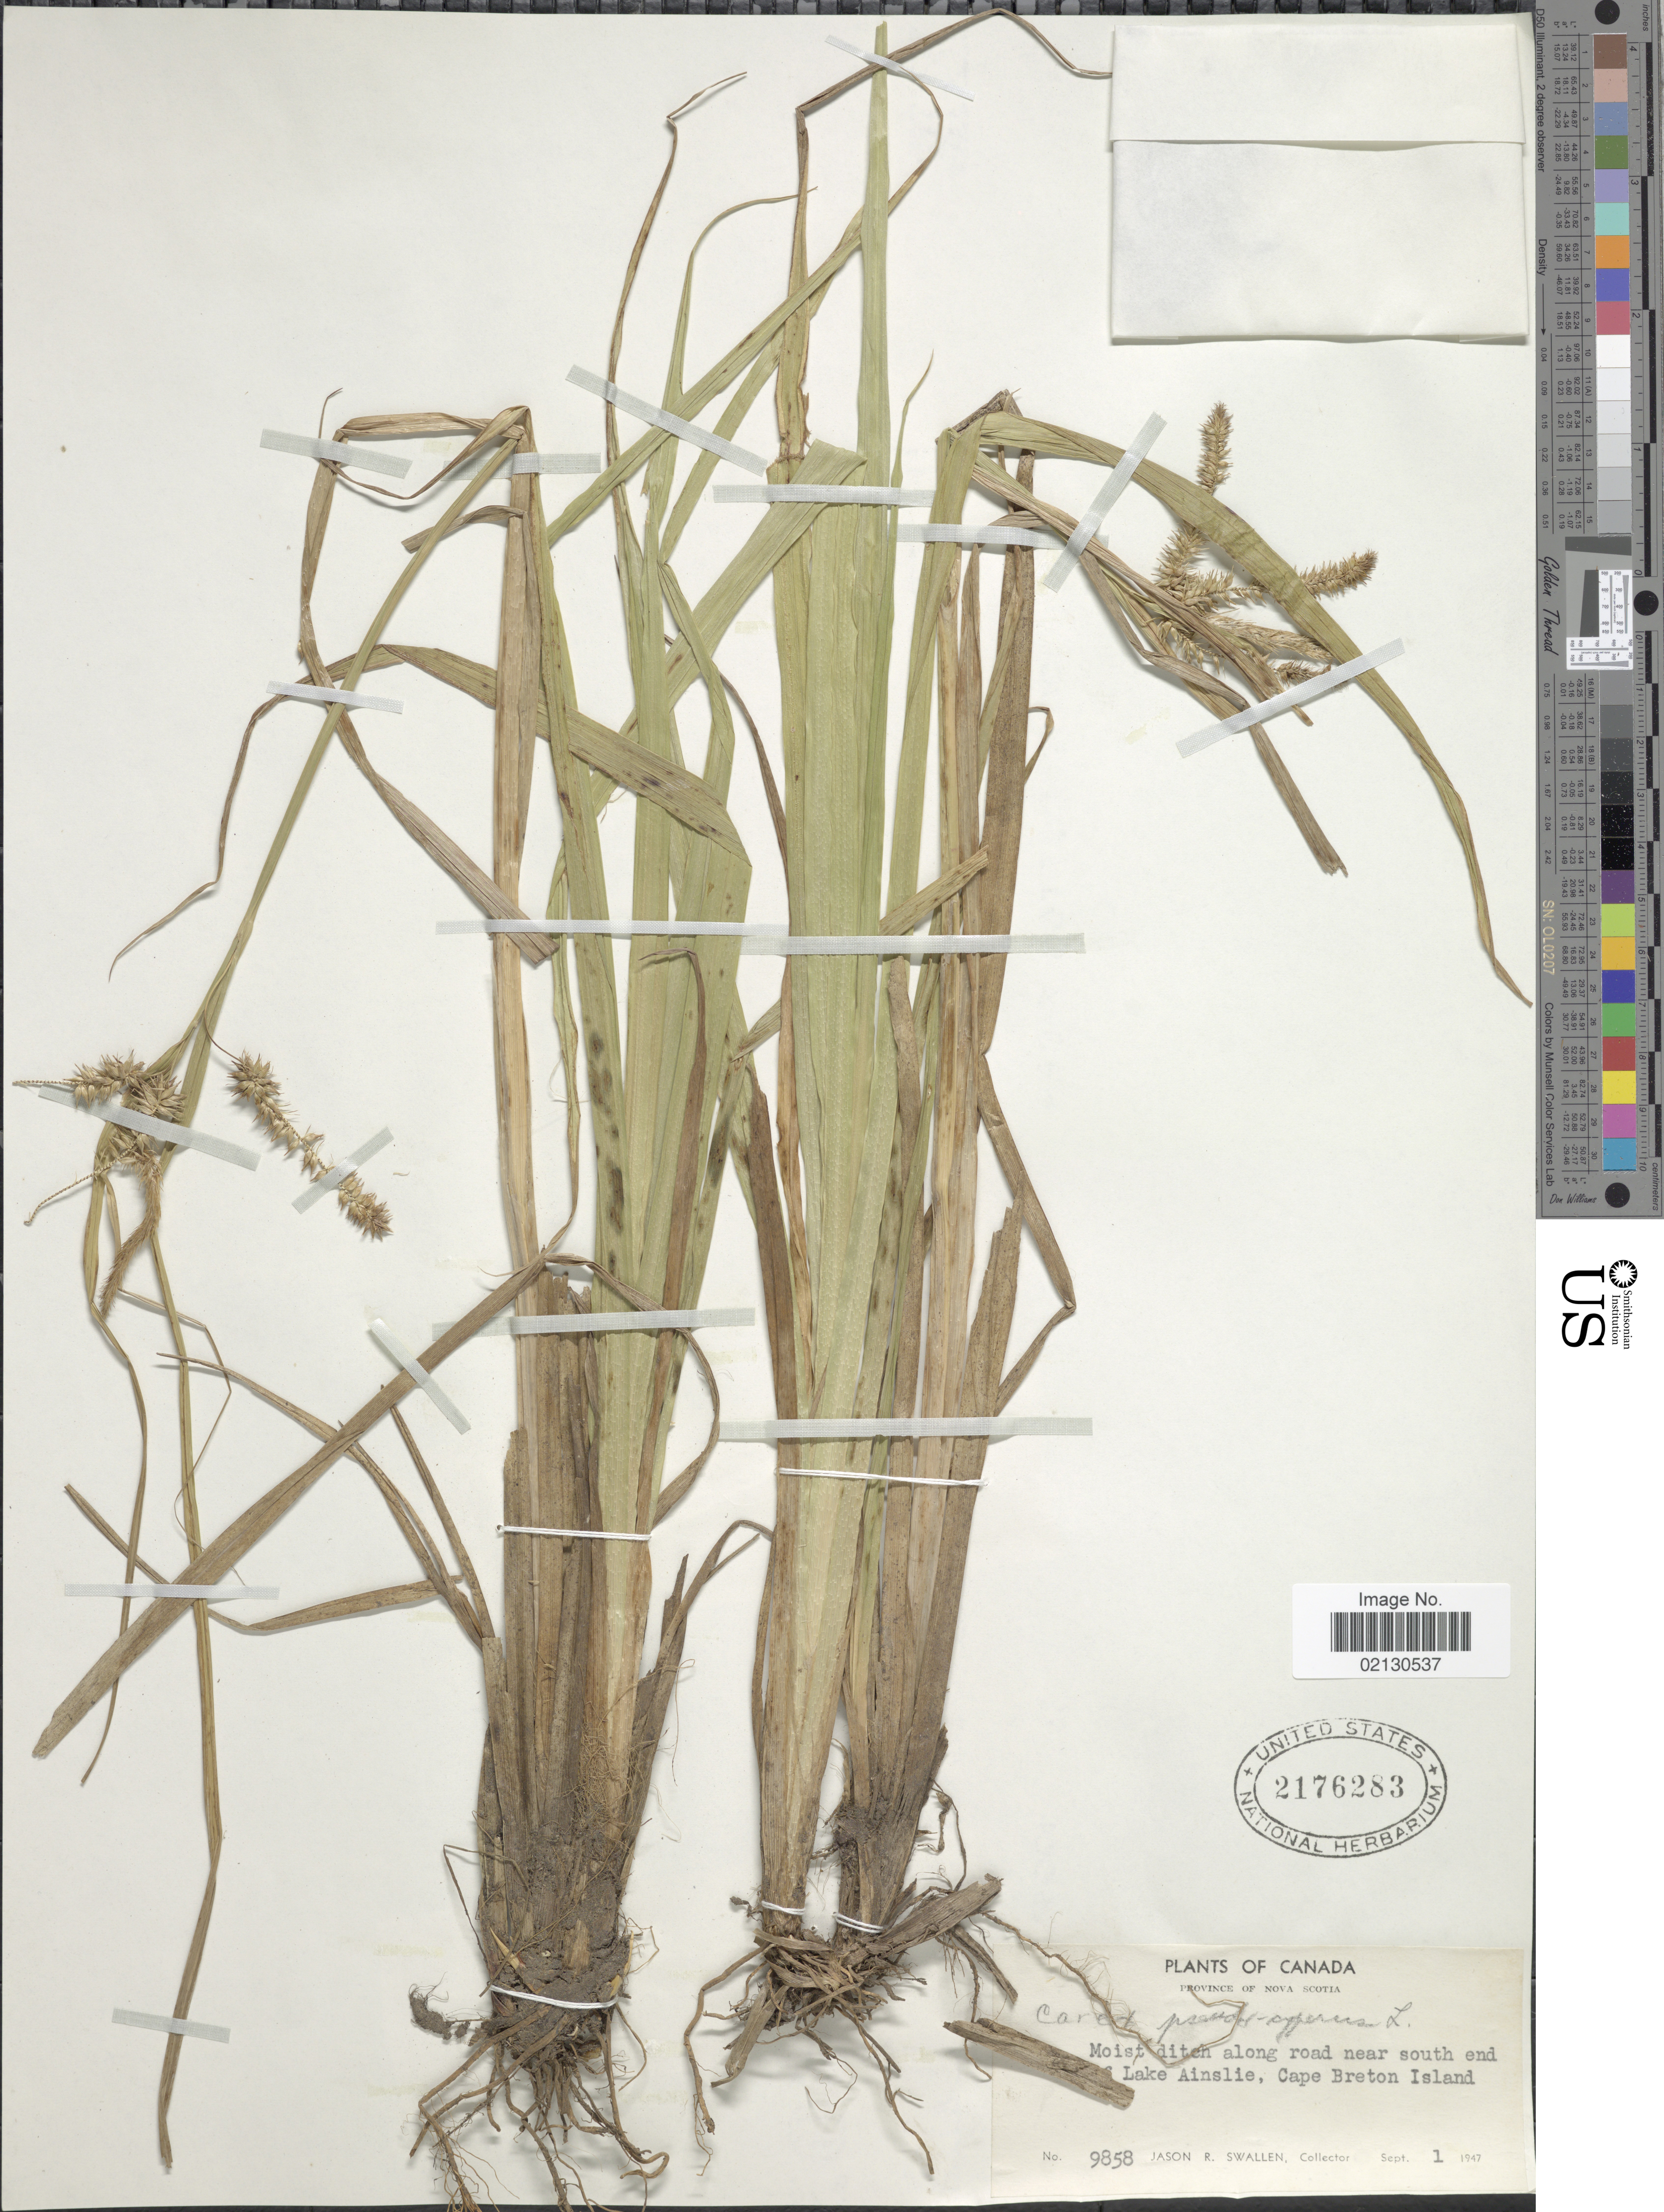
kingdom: Plantae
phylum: Tracheophyta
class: Liliopsida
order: Poales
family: Cyperaceae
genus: Carex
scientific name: Carex pseudocyperus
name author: L.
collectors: J. R. Swallen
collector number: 9858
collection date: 1947-09-01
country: Canada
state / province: Nova Scotia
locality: Near south end of Lake Ainslie, Cape Breton Island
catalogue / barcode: US 2176283